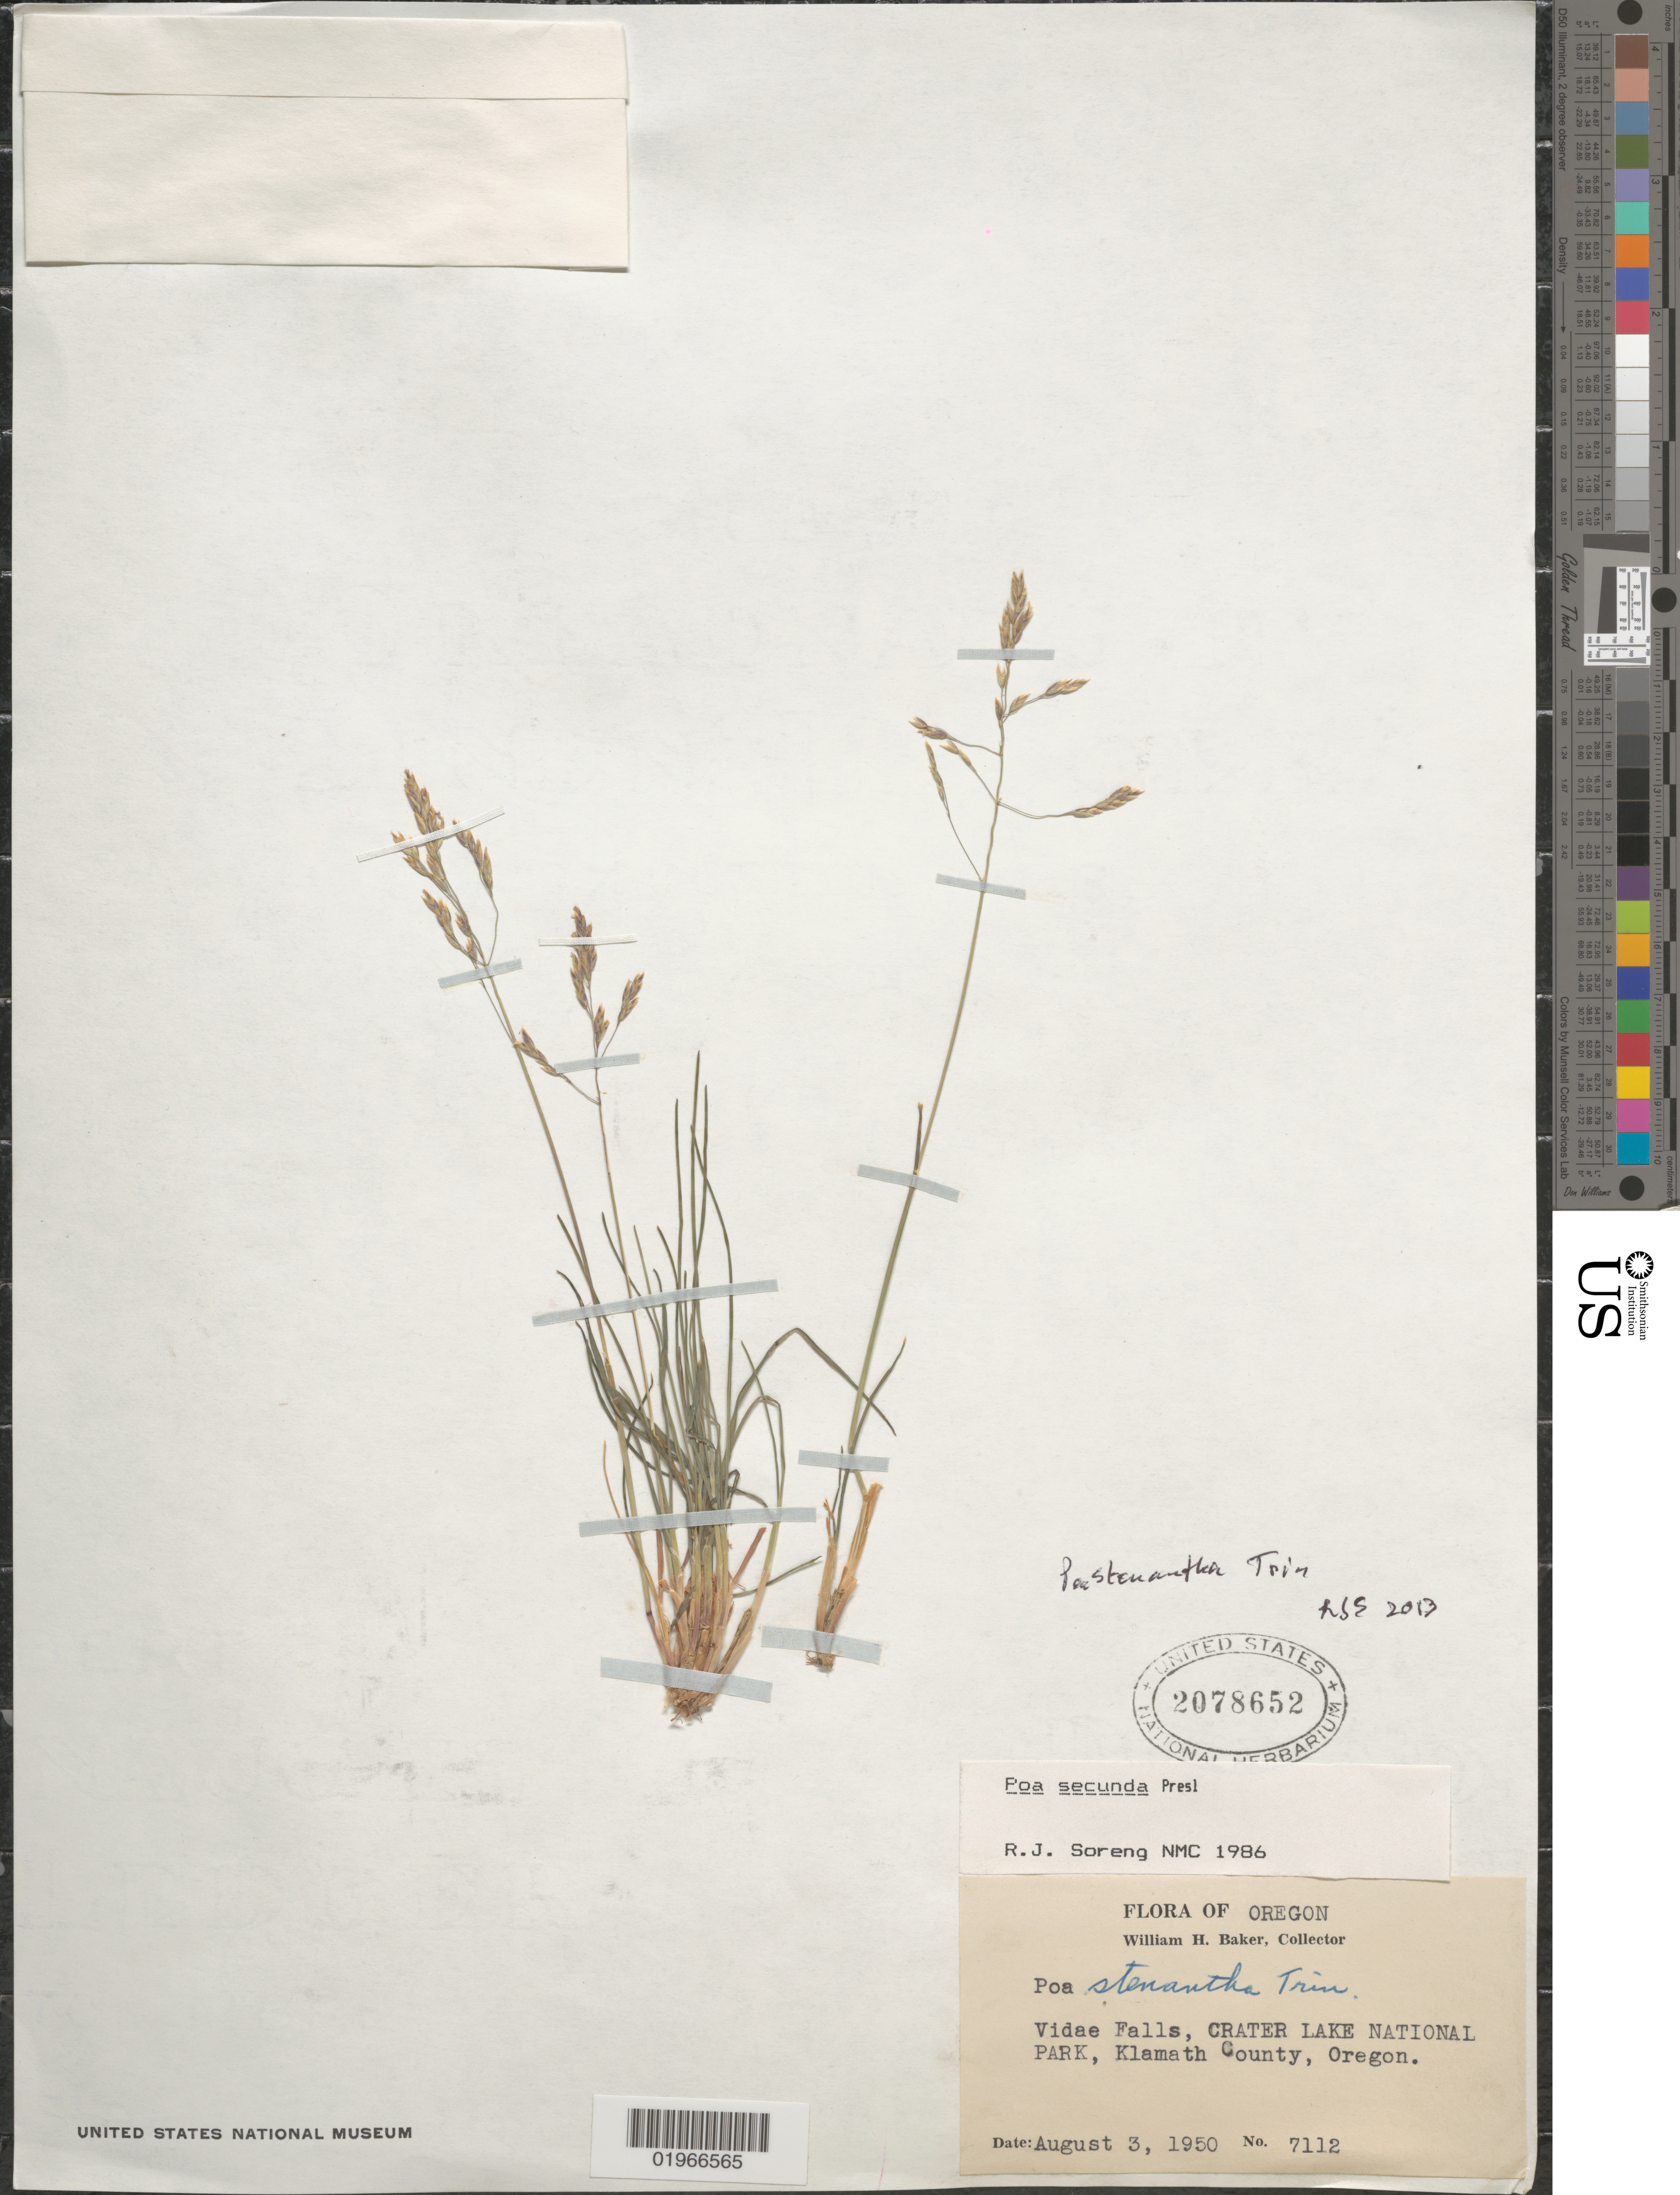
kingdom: Plantae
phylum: Tracheophyta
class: Liliopsida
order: Poales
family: Poaceae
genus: Poa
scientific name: Poa stenantha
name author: Trin.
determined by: Soreng, Robert J., Research Associate (BOT), Smithsonian Institution - National Museum of Natural History (UNITED STATES)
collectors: W. H. Baker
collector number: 7112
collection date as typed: August 3, 1950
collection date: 1950-08-03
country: United States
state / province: Oregon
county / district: Klamath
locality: Vidae Falls, Crater Lake National Park.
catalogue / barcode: US 2078652